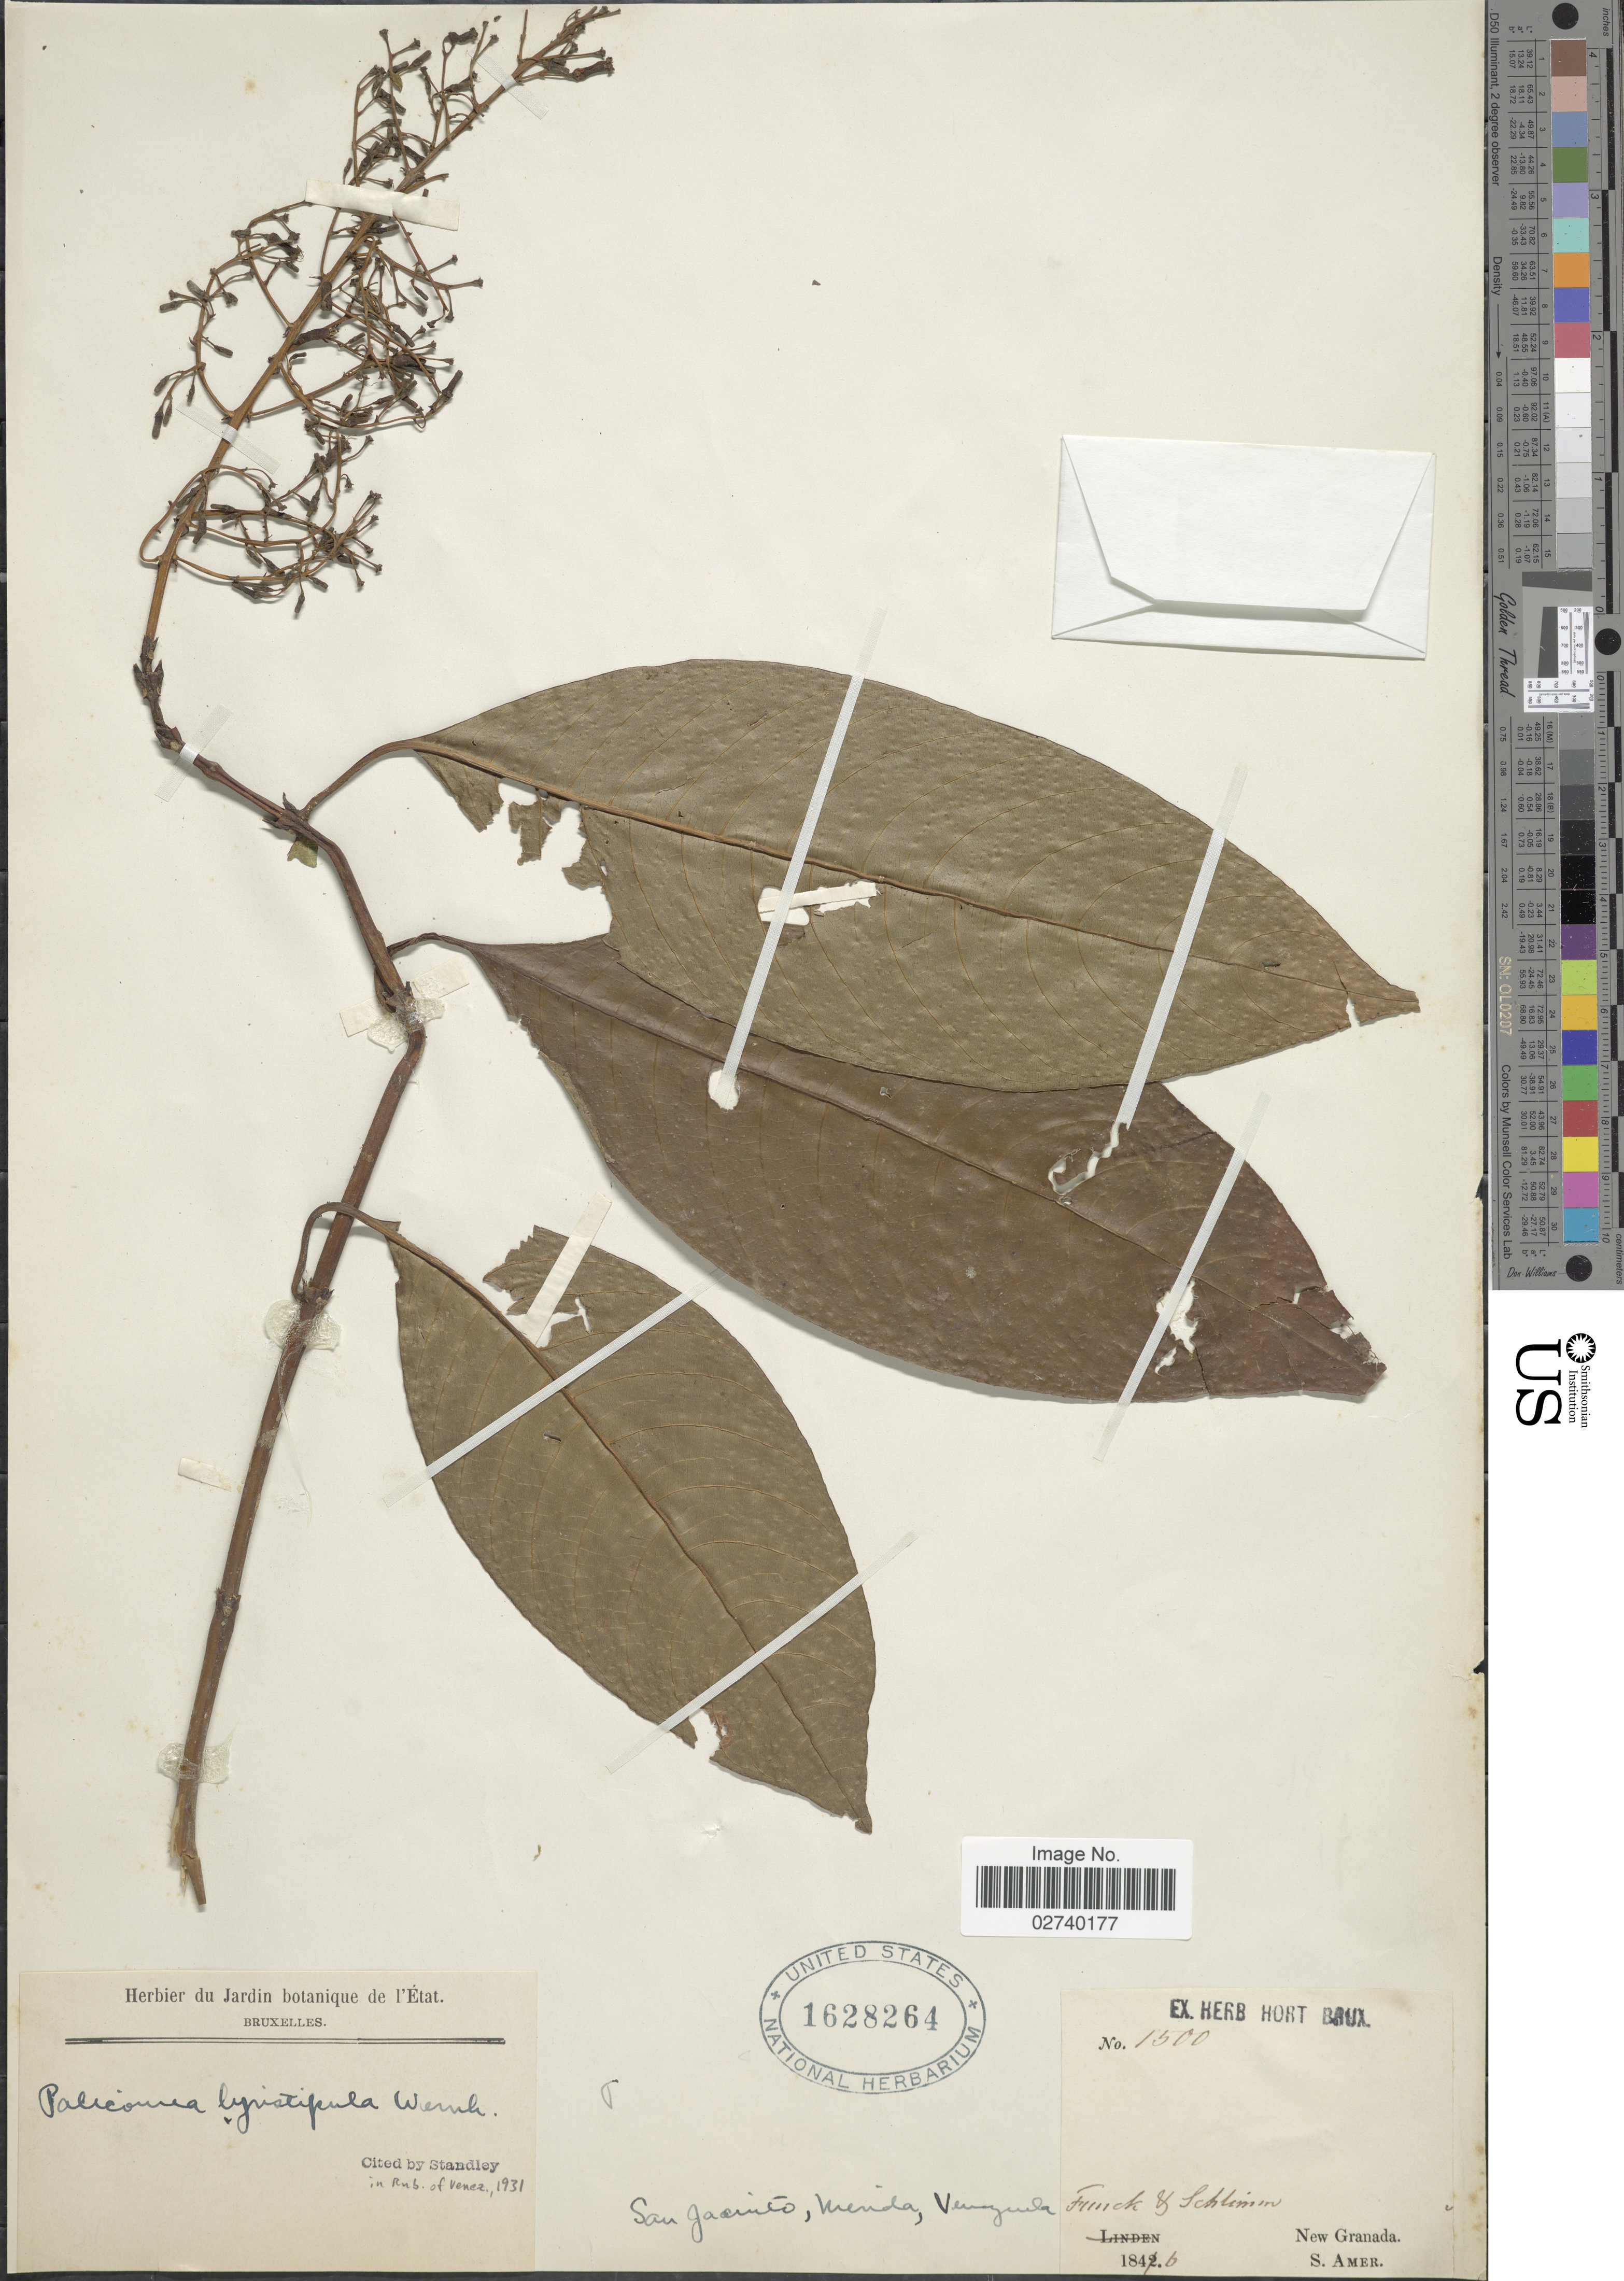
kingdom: Plantae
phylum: Tracheophyta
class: Magnoliopsida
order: Gentianales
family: Rubiaceae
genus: Palicourea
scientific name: Palicourea lyristipula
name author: Wernham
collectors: -. Funck & Schlimin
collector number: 1500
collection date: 1810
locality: New Granada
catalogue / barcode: US 1628264